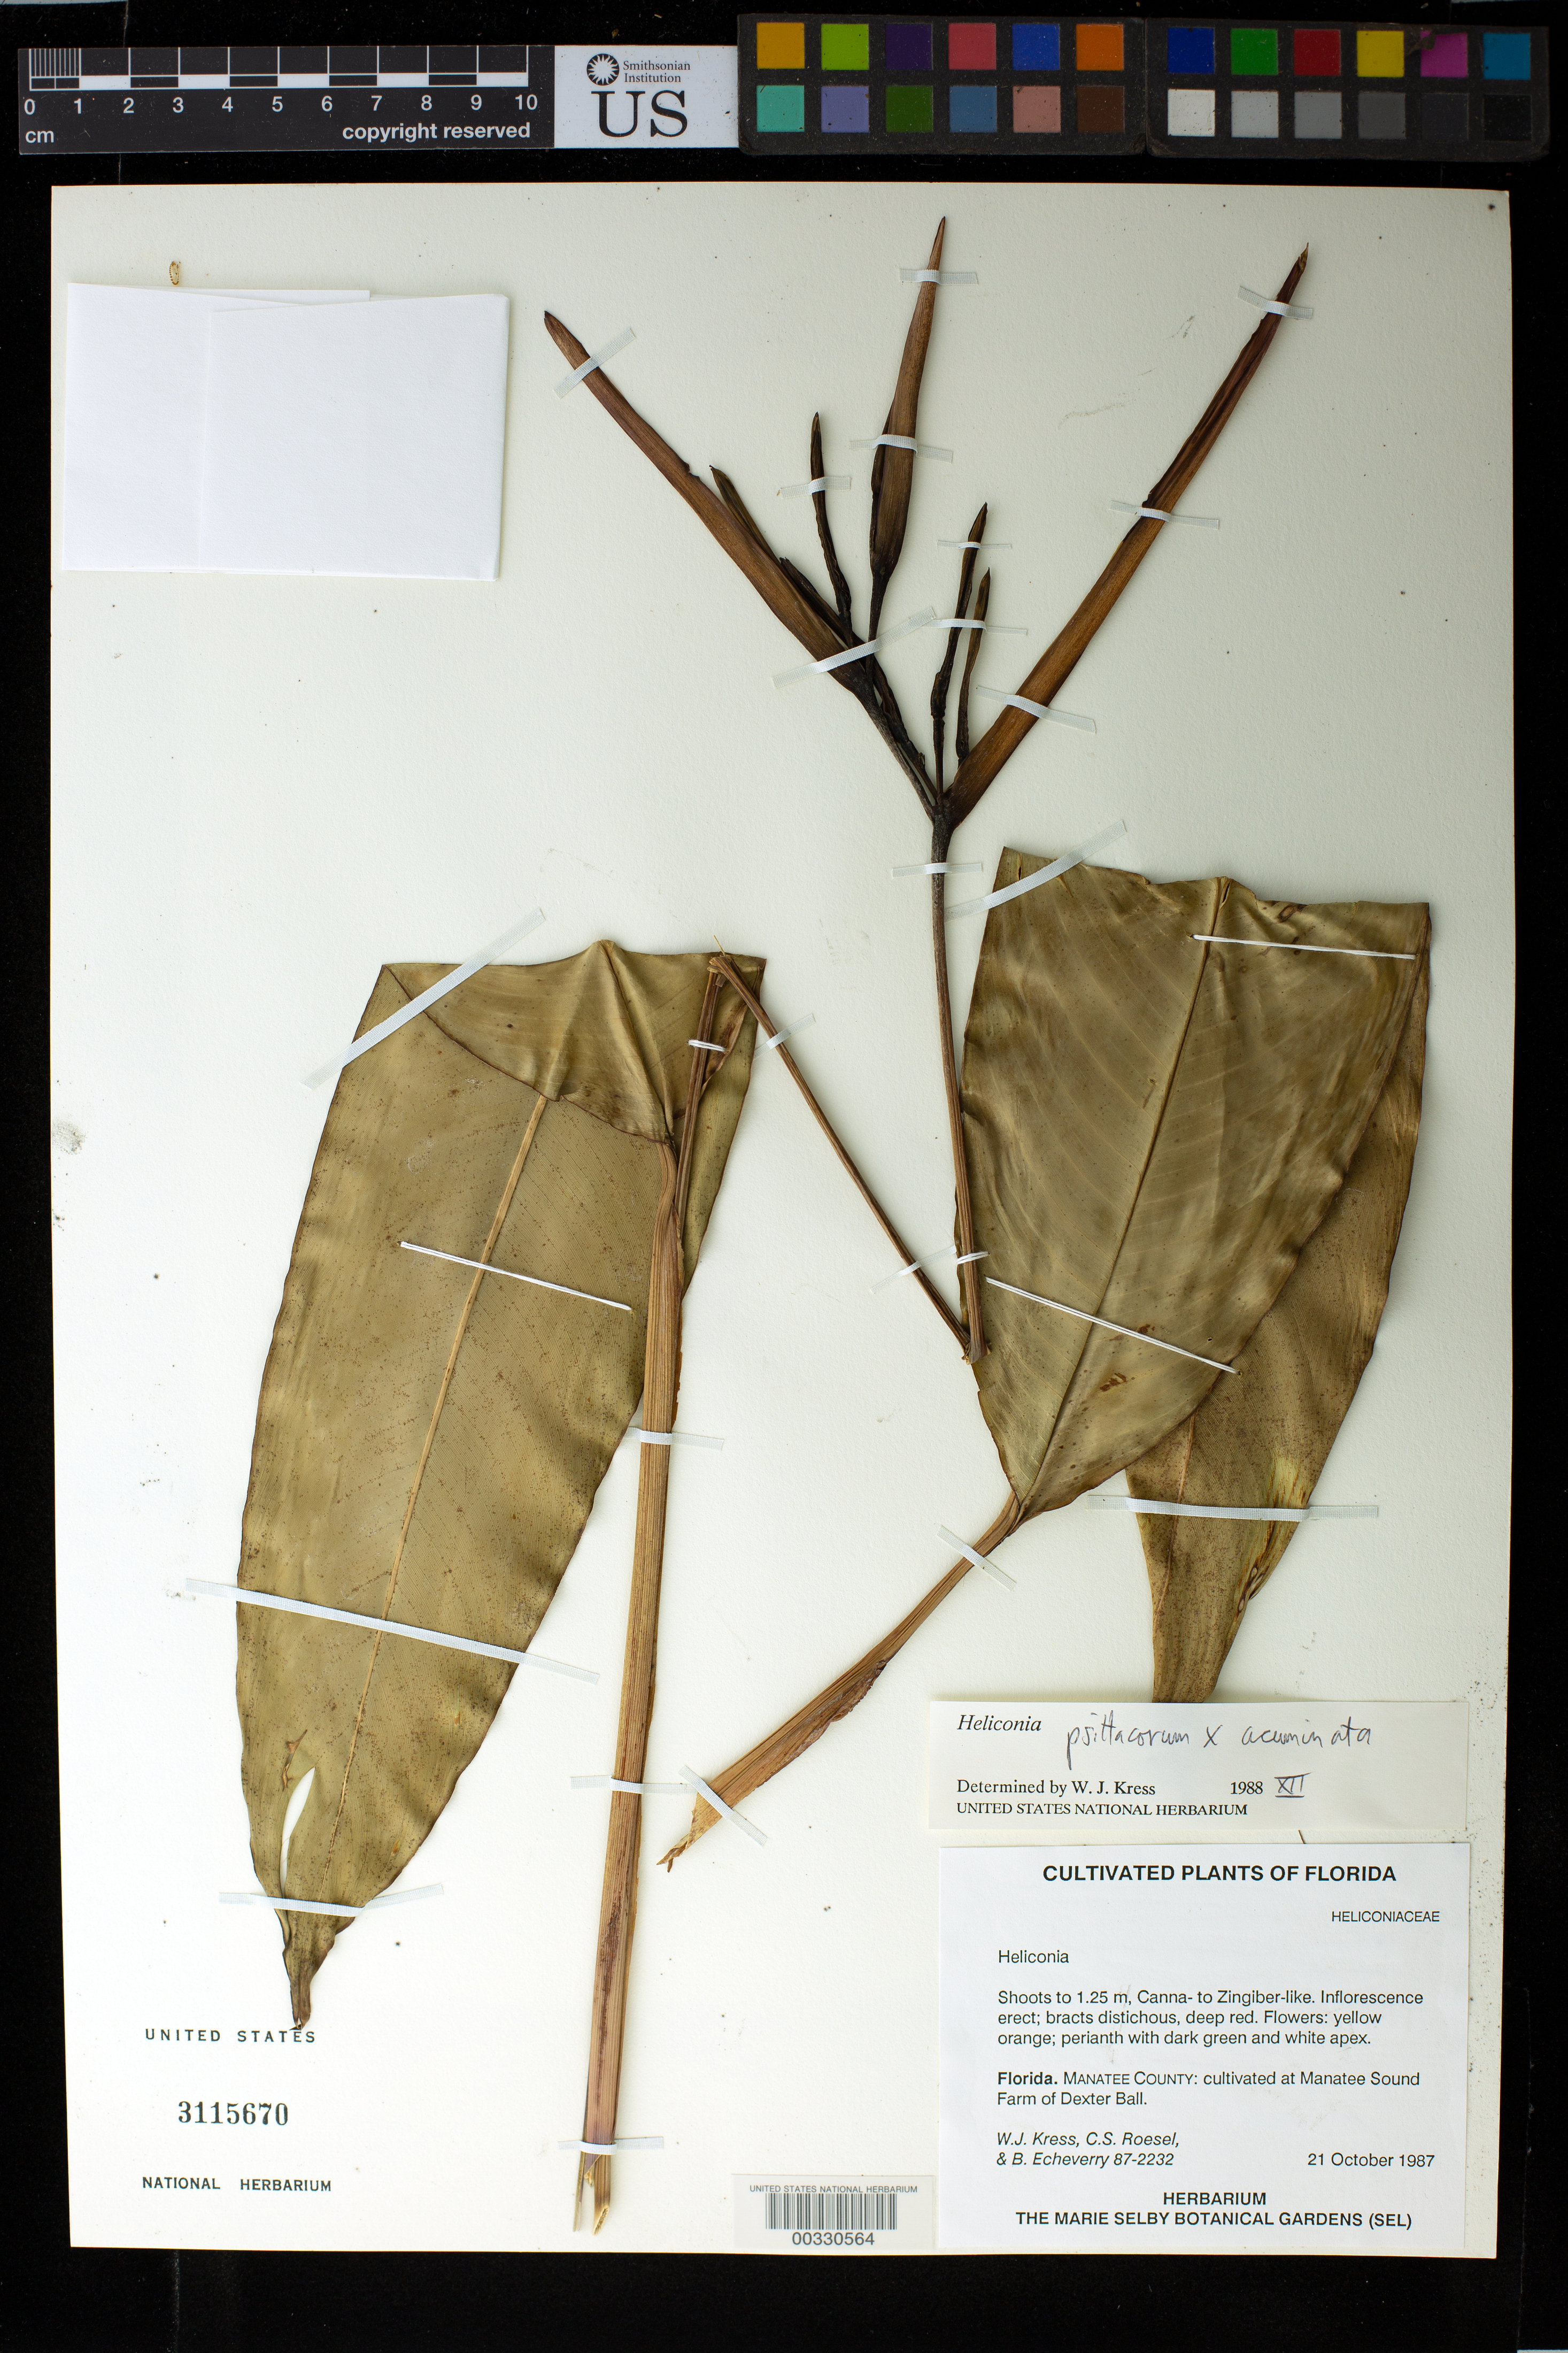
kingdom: Plantae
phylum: Tracheophyta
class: Liliopsida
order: Zingiberales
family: Heliconiaceae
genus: Heliconia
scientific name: Heliconia acuminata x H. psittacorum L. f.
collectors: W. J. Kress, C. S. Roesel & B. Echeverry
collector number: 87-2232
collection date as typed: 21 Oct 1987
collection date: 1987-10-21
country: United States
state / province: Florida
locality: Southern Florida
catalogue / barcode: US 3115670